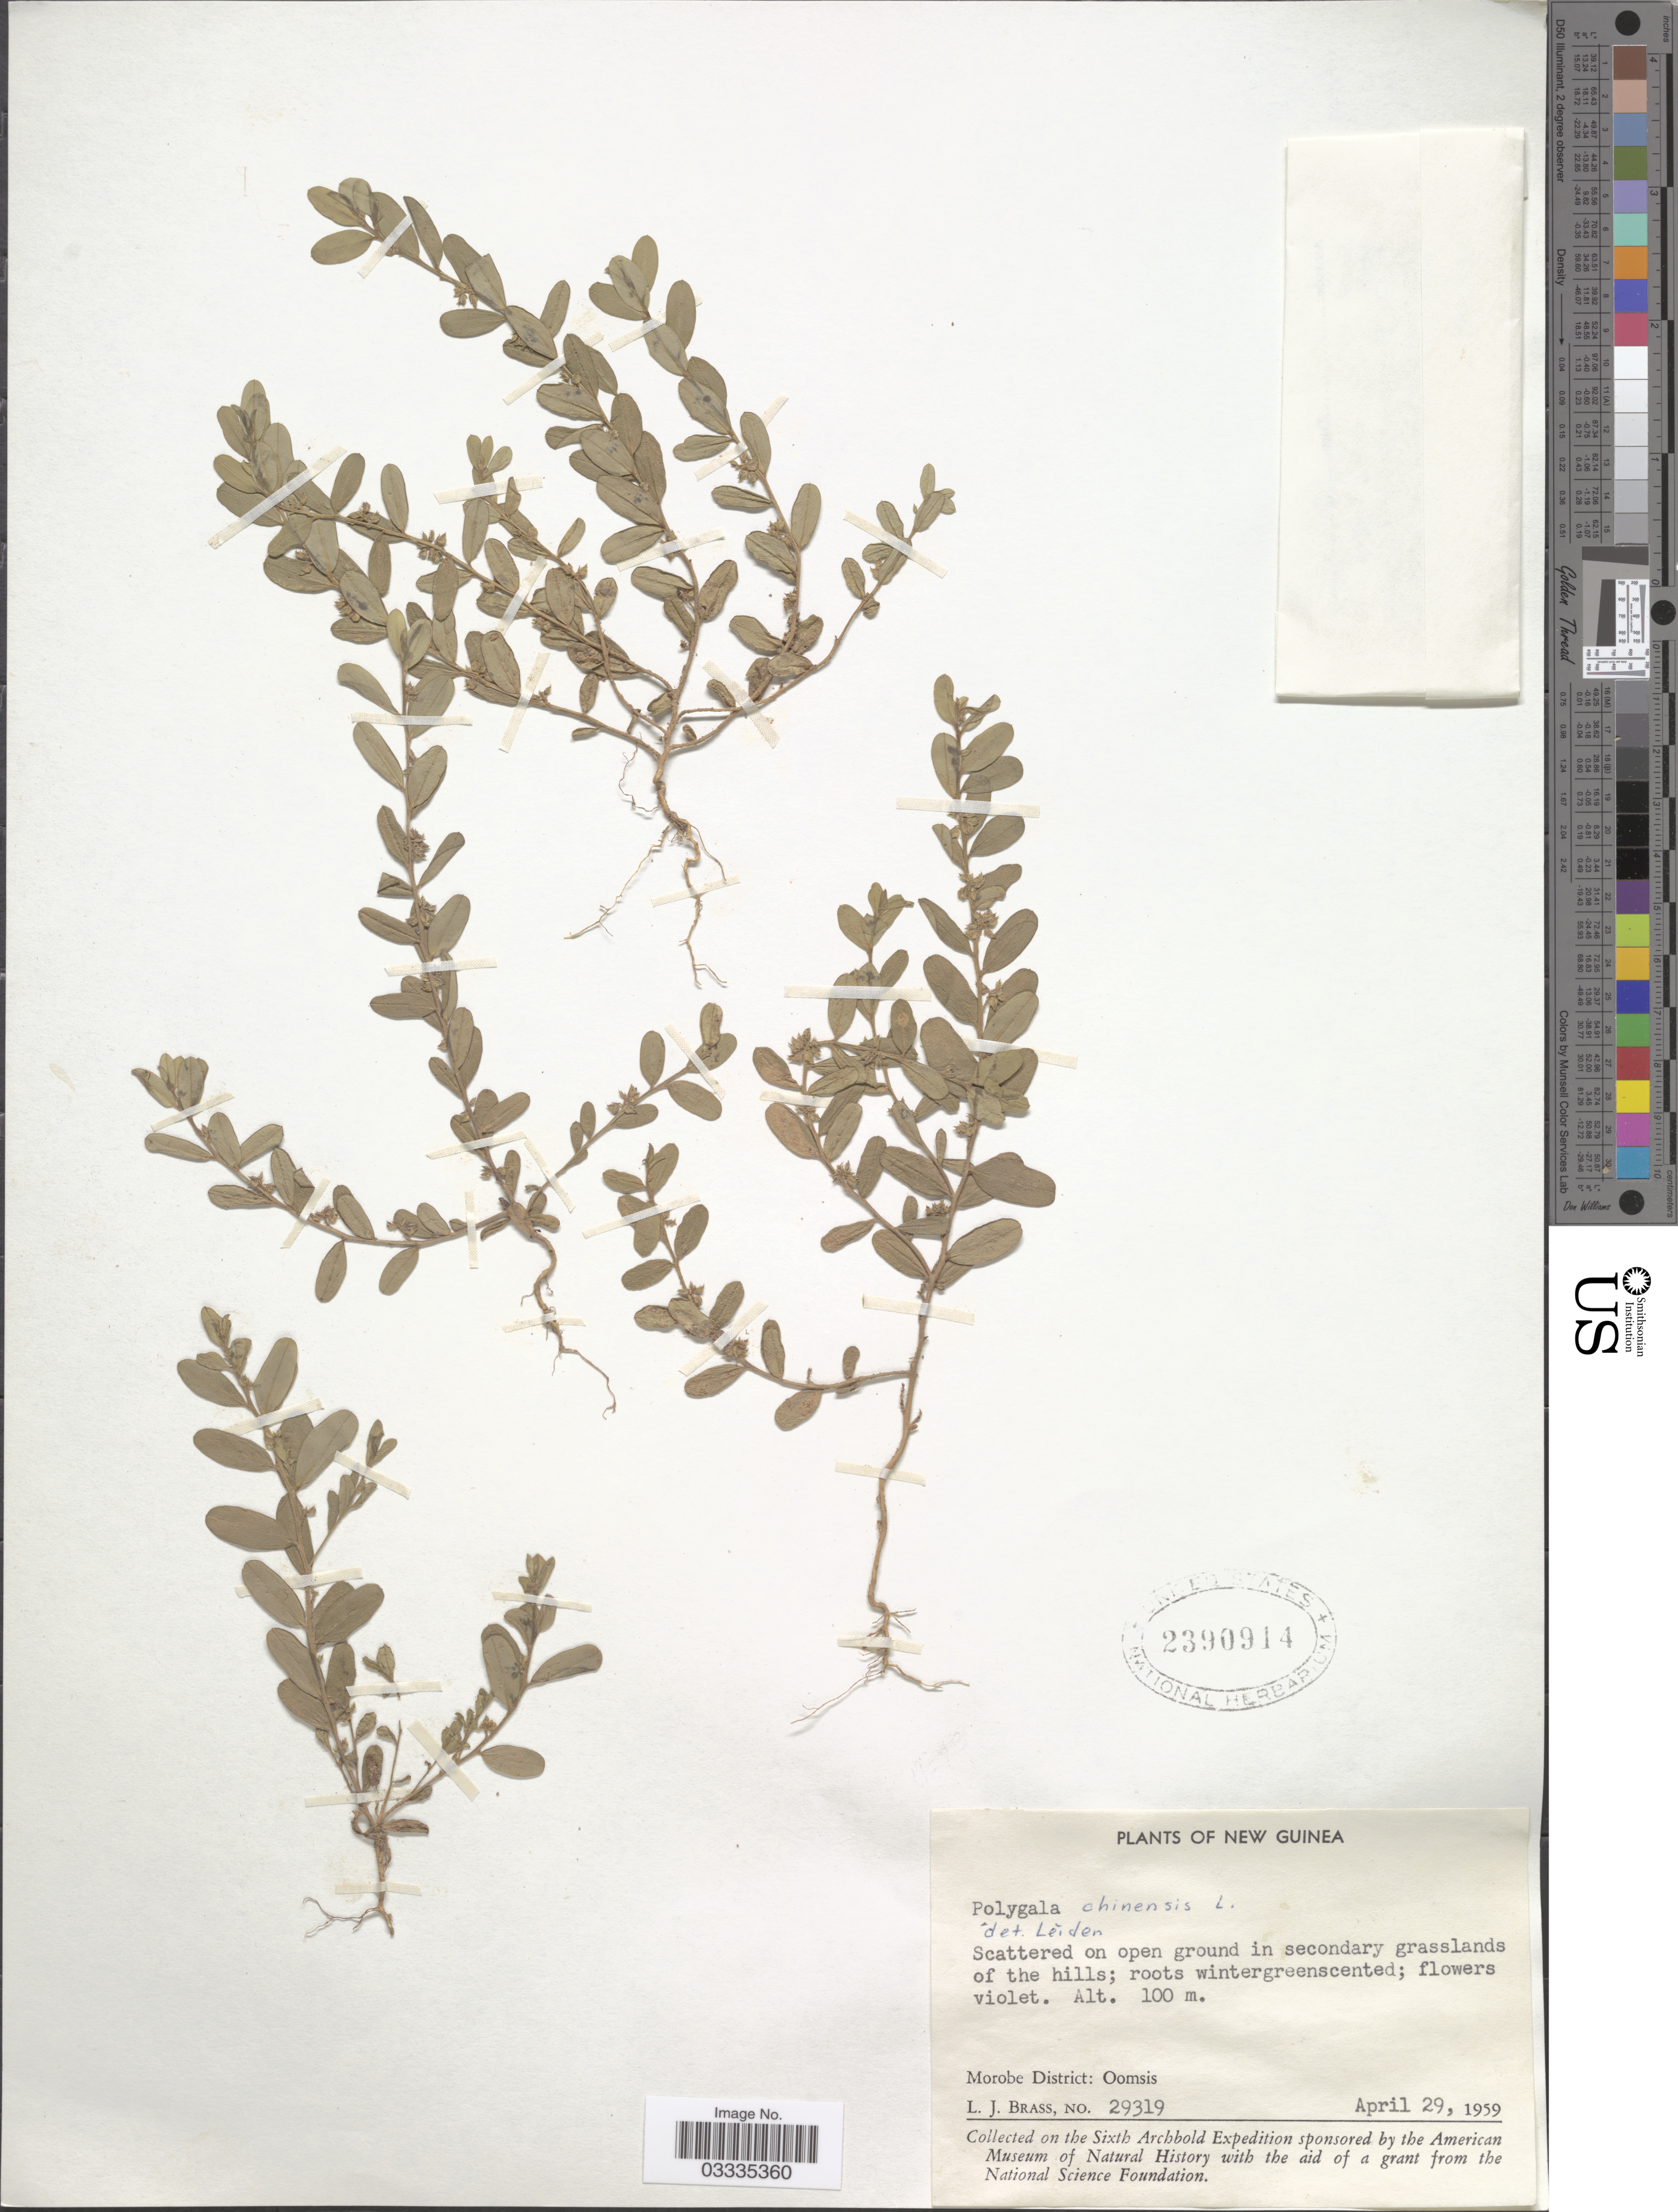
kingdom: Plantae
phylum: Tracheophyta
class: Magnoliopsida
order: Fabales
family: Polygalaceae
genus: Polygala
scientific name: Polygala chinensis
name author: L.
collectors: L. J. Brass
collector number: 29319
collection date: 1959-04-29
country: Papua New Guinea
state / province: Morobe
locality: New Guinea. Morobe District: Oomsis.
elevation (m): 100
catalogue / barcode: US 2390914